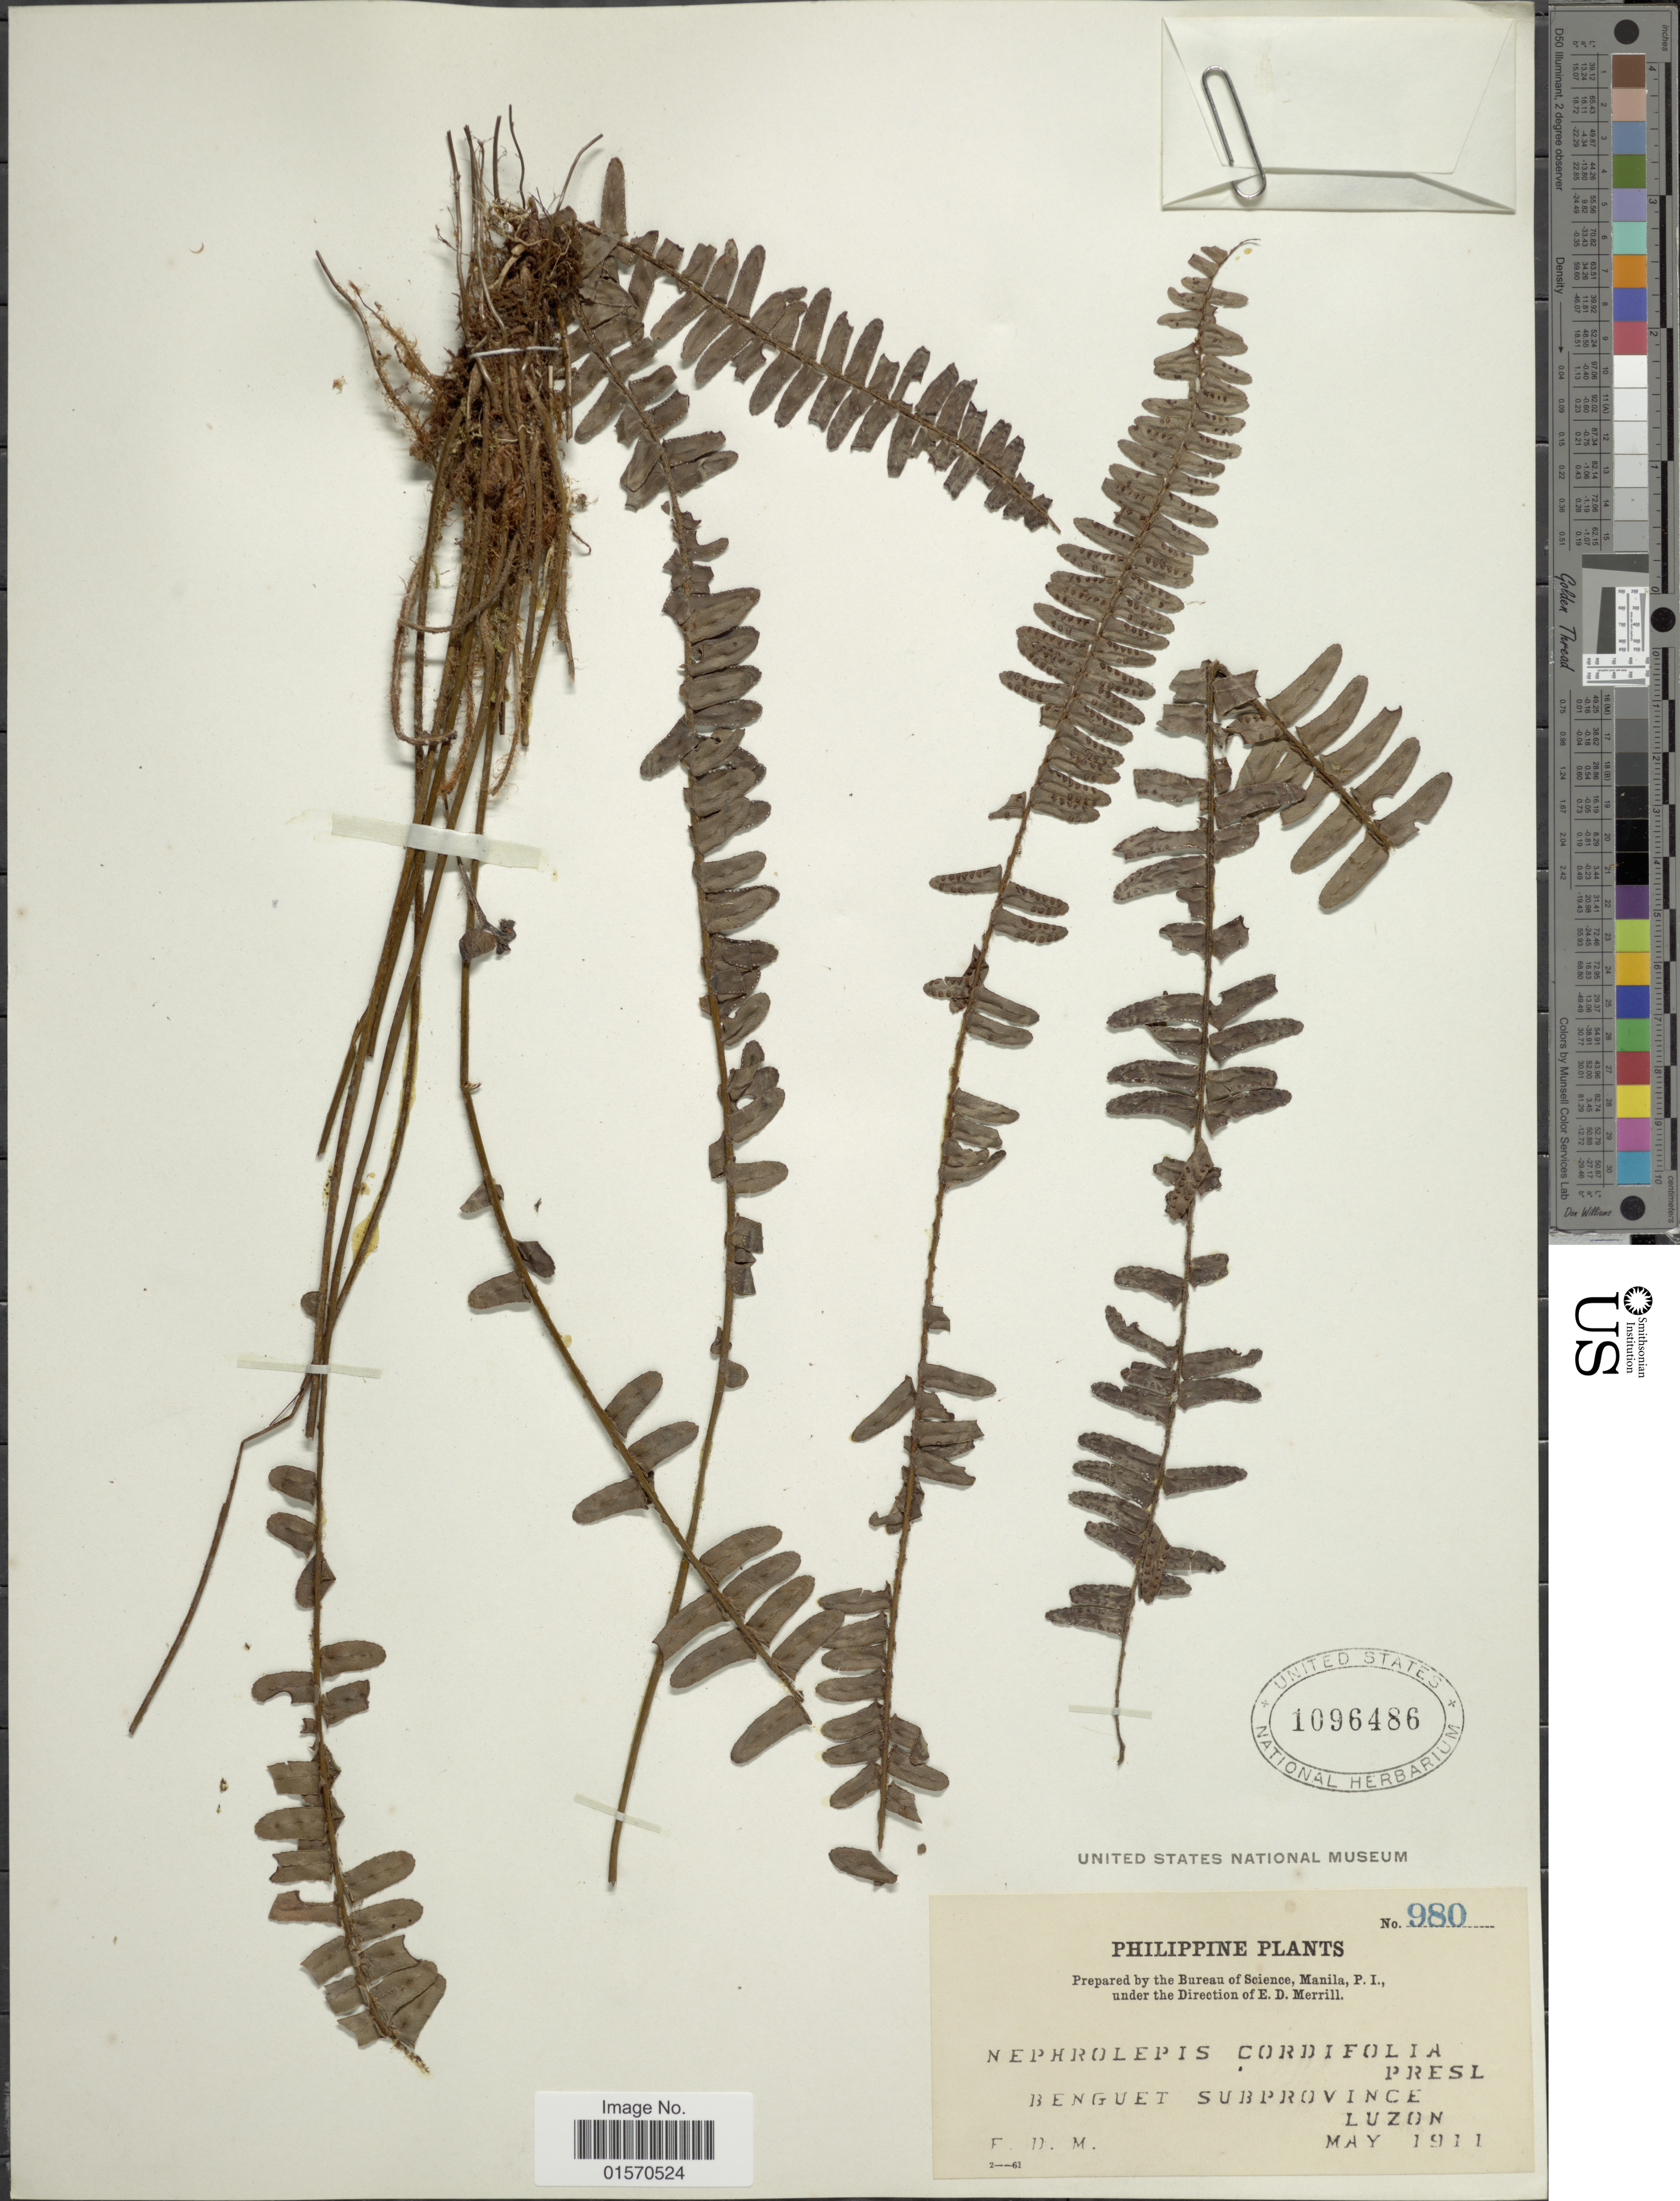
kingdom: Plantae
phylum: Tracheophyta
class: Polypodiopsida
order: Polypodiales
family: Nephrolepidaceae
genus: Nephrolepis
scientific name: Nephrolepis cordifolia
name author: (L.) C. Presl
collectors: E. D. Merrill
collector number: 980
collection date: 1911-05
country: Philippines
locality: Benguet. Subprovince. Luzon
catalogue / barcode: US 1096486